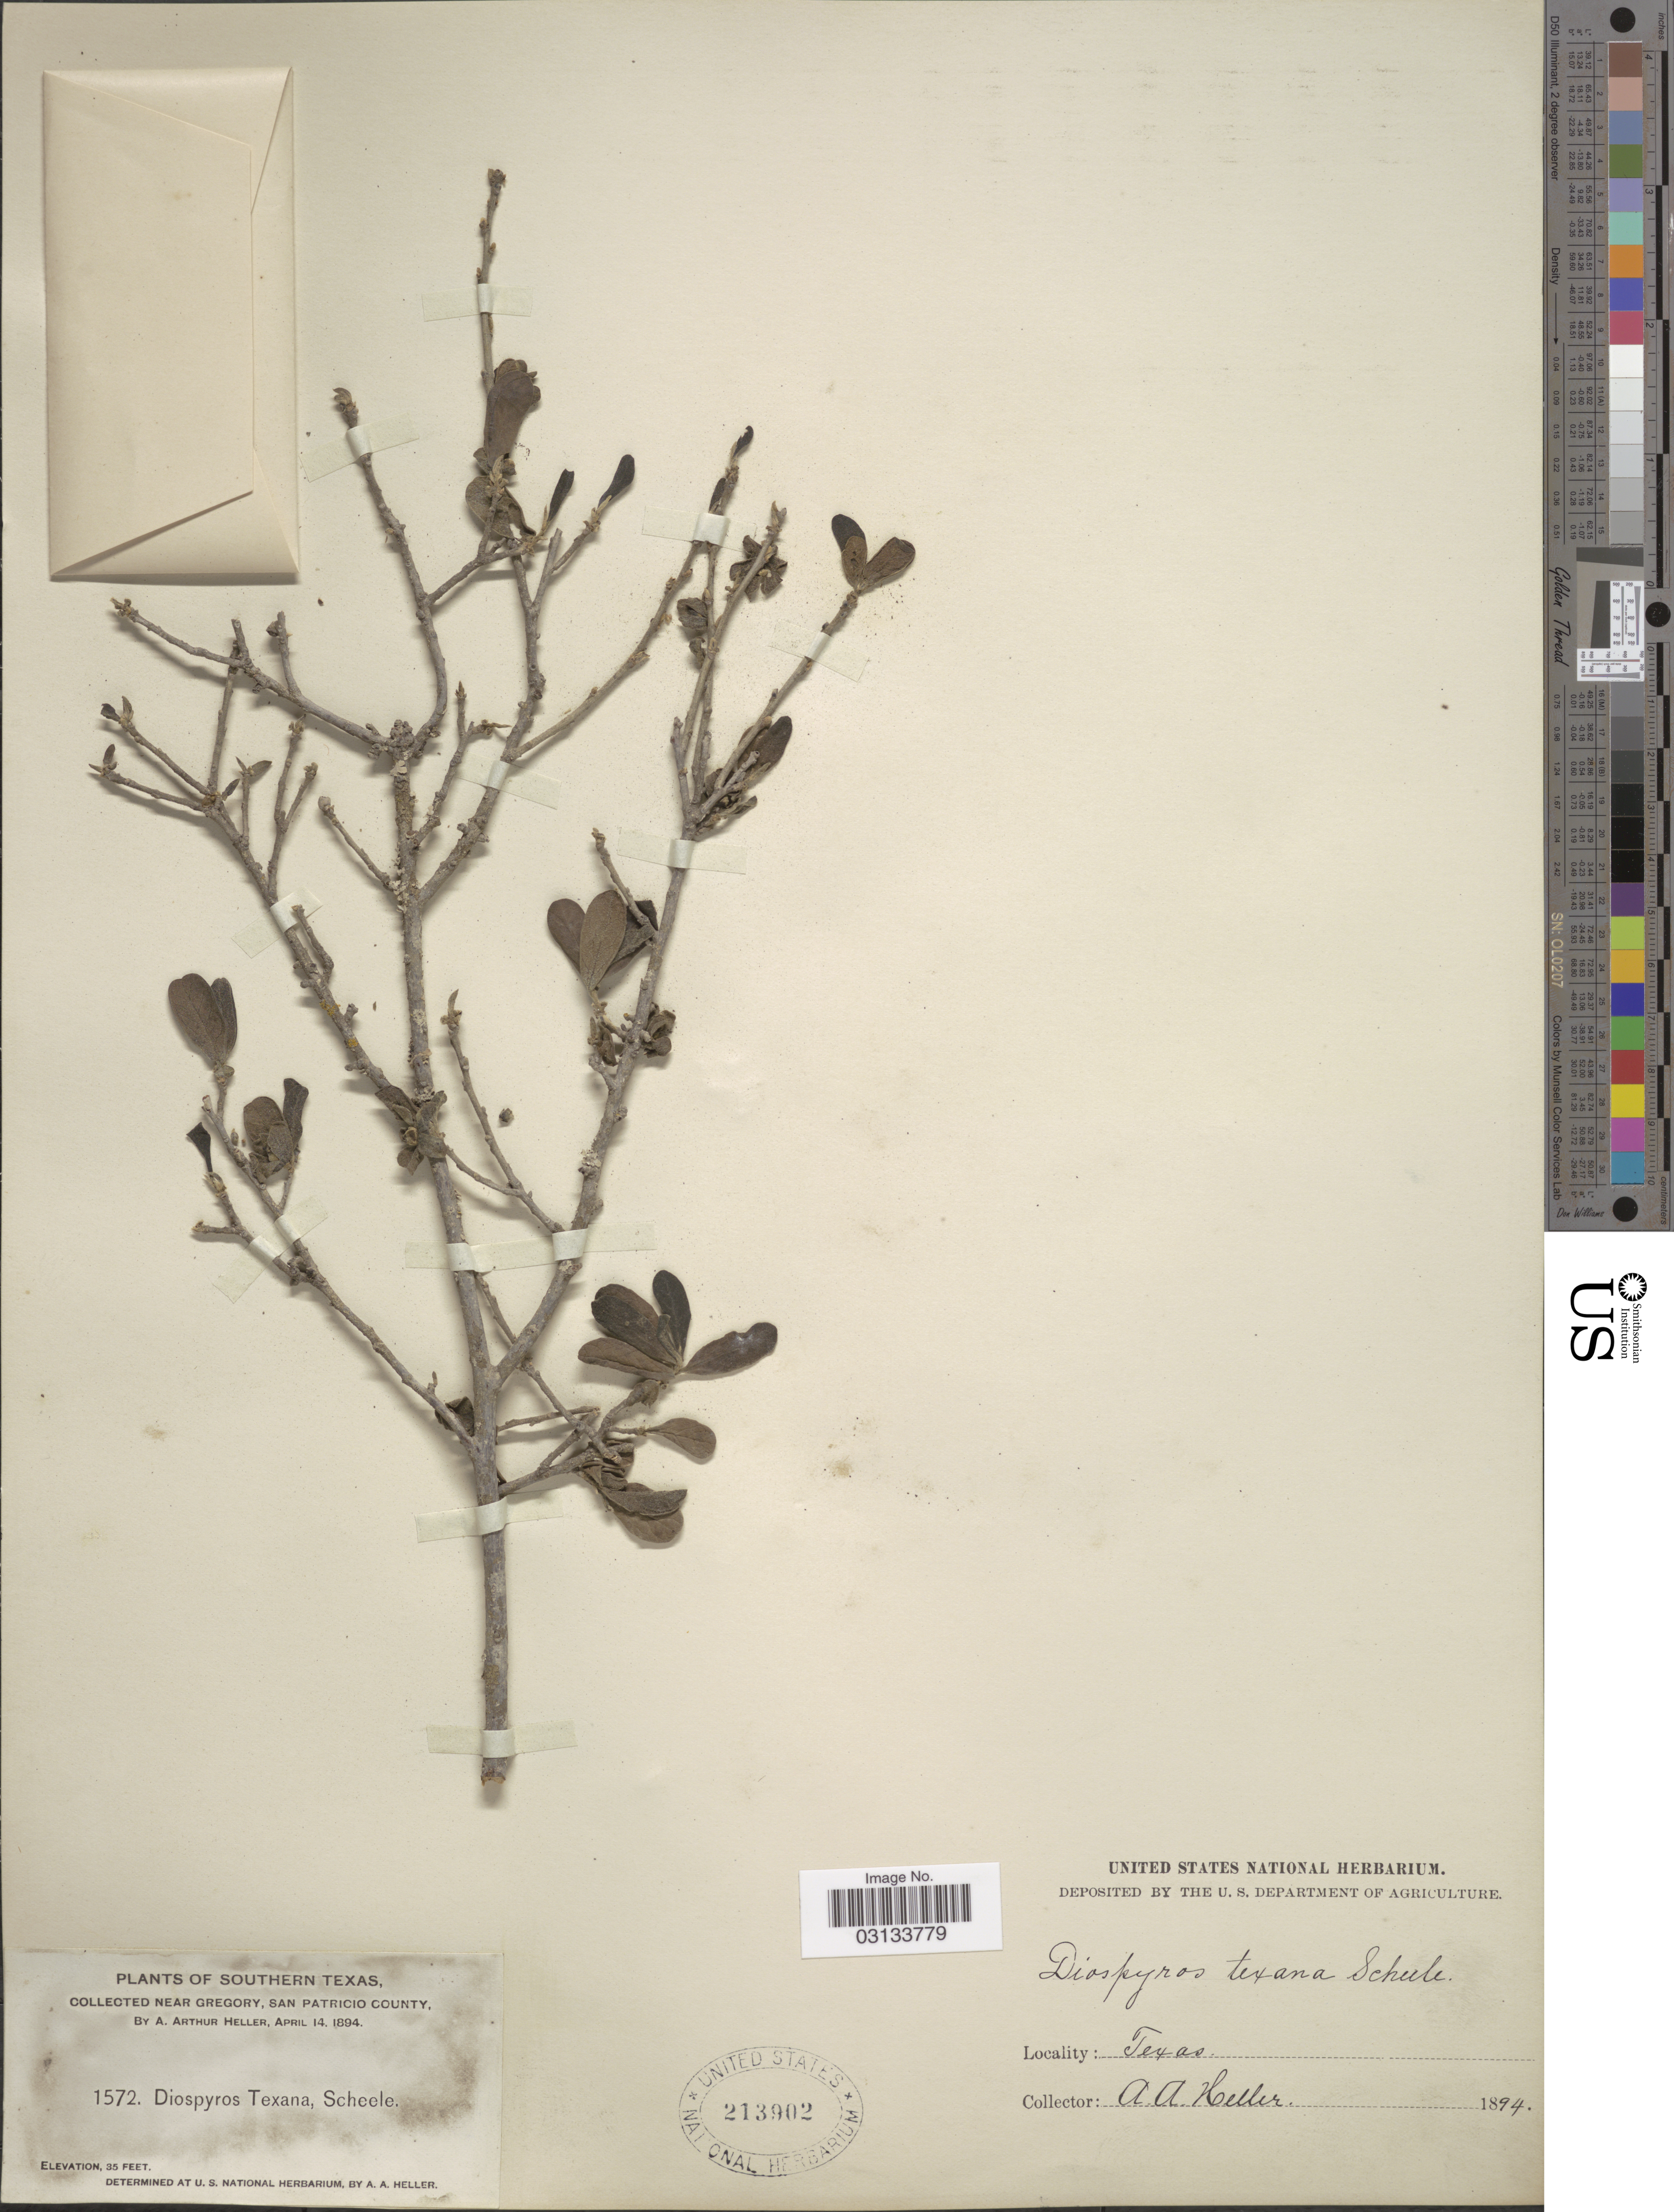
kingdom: Plantae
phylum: Tracheophyta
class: Magnoliopsida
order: Ericales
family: Ebenaceae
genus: Diospyros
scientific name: Diospyros texana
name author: Scheele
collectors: A. A. Heller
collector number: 1572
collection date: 1894-04-14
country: United States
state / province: Texas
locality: Southern Texas. Collected near Gregory, San Patricio County.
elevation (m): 11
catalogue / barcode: US 213902